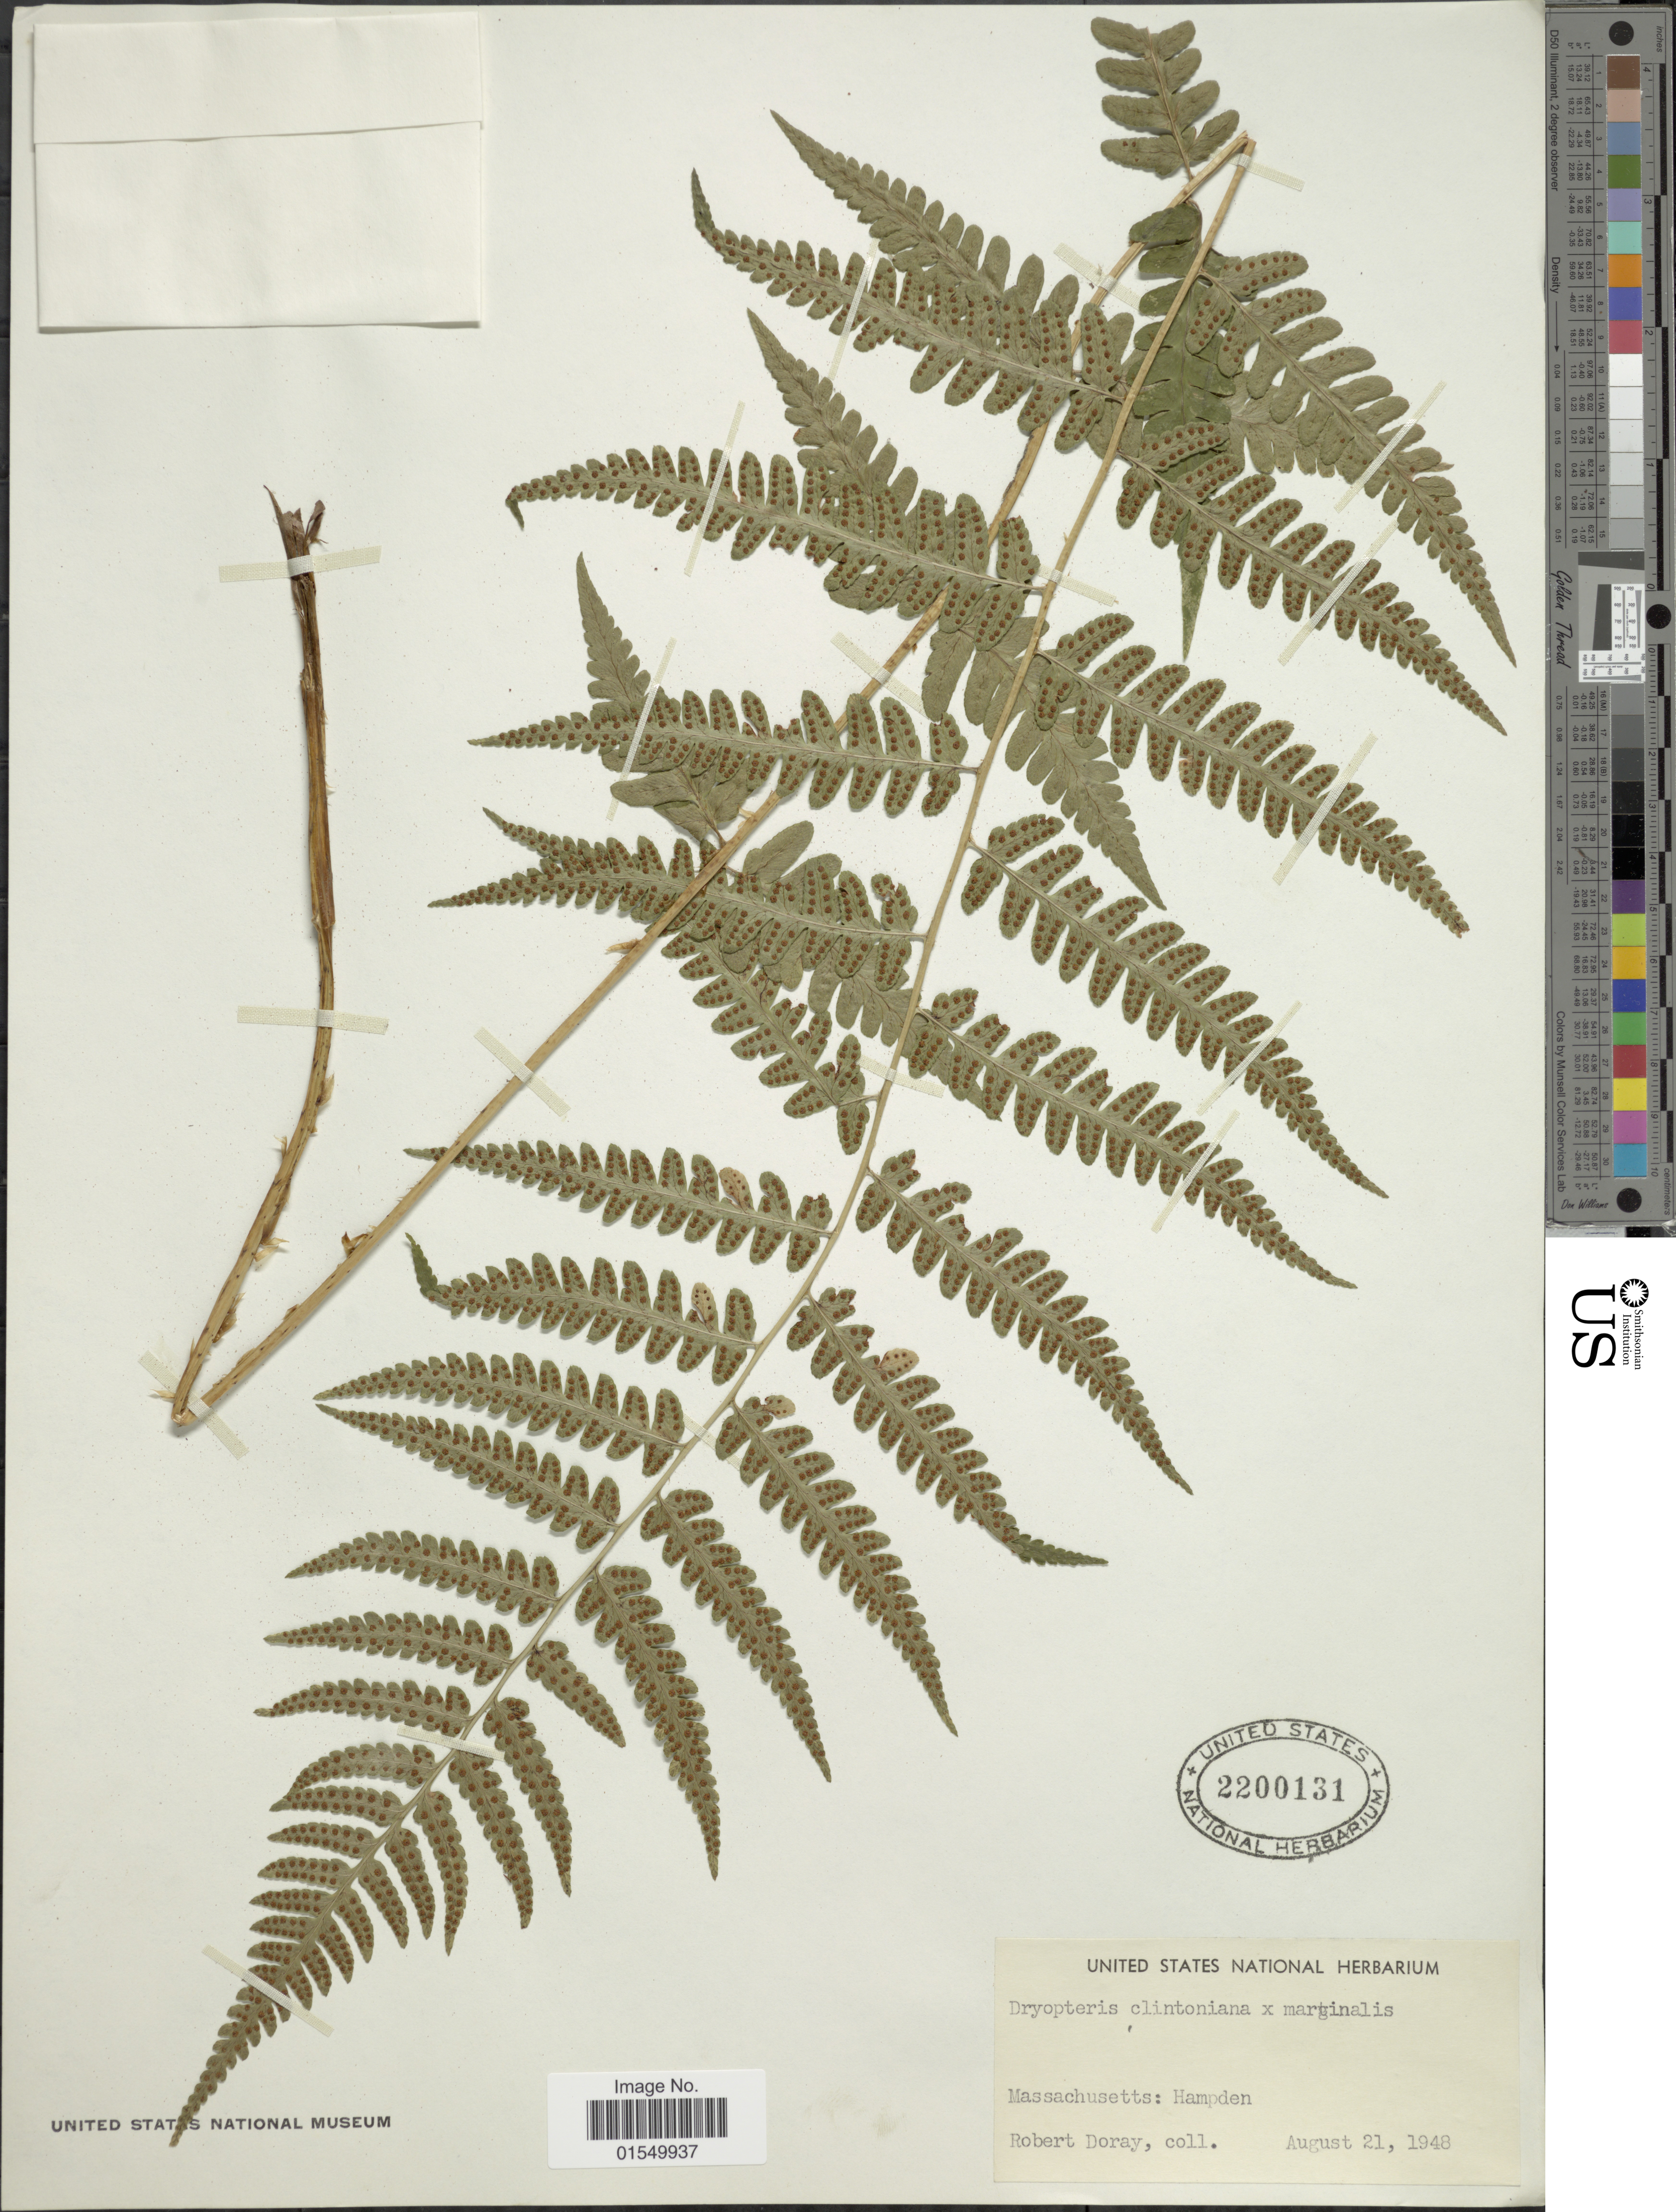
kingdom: Plantae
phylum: Tracheophyta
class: Polypodiopsida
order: Polypodiales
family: Dryopteridaceae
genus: Dryopteris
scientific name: Dryopteris x burgessii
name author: B. Boivin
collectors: R. Doray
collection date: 1948-08-21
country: United States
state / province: Massachusetts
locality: Massachusetts: Hampden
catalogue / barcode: US 2200131